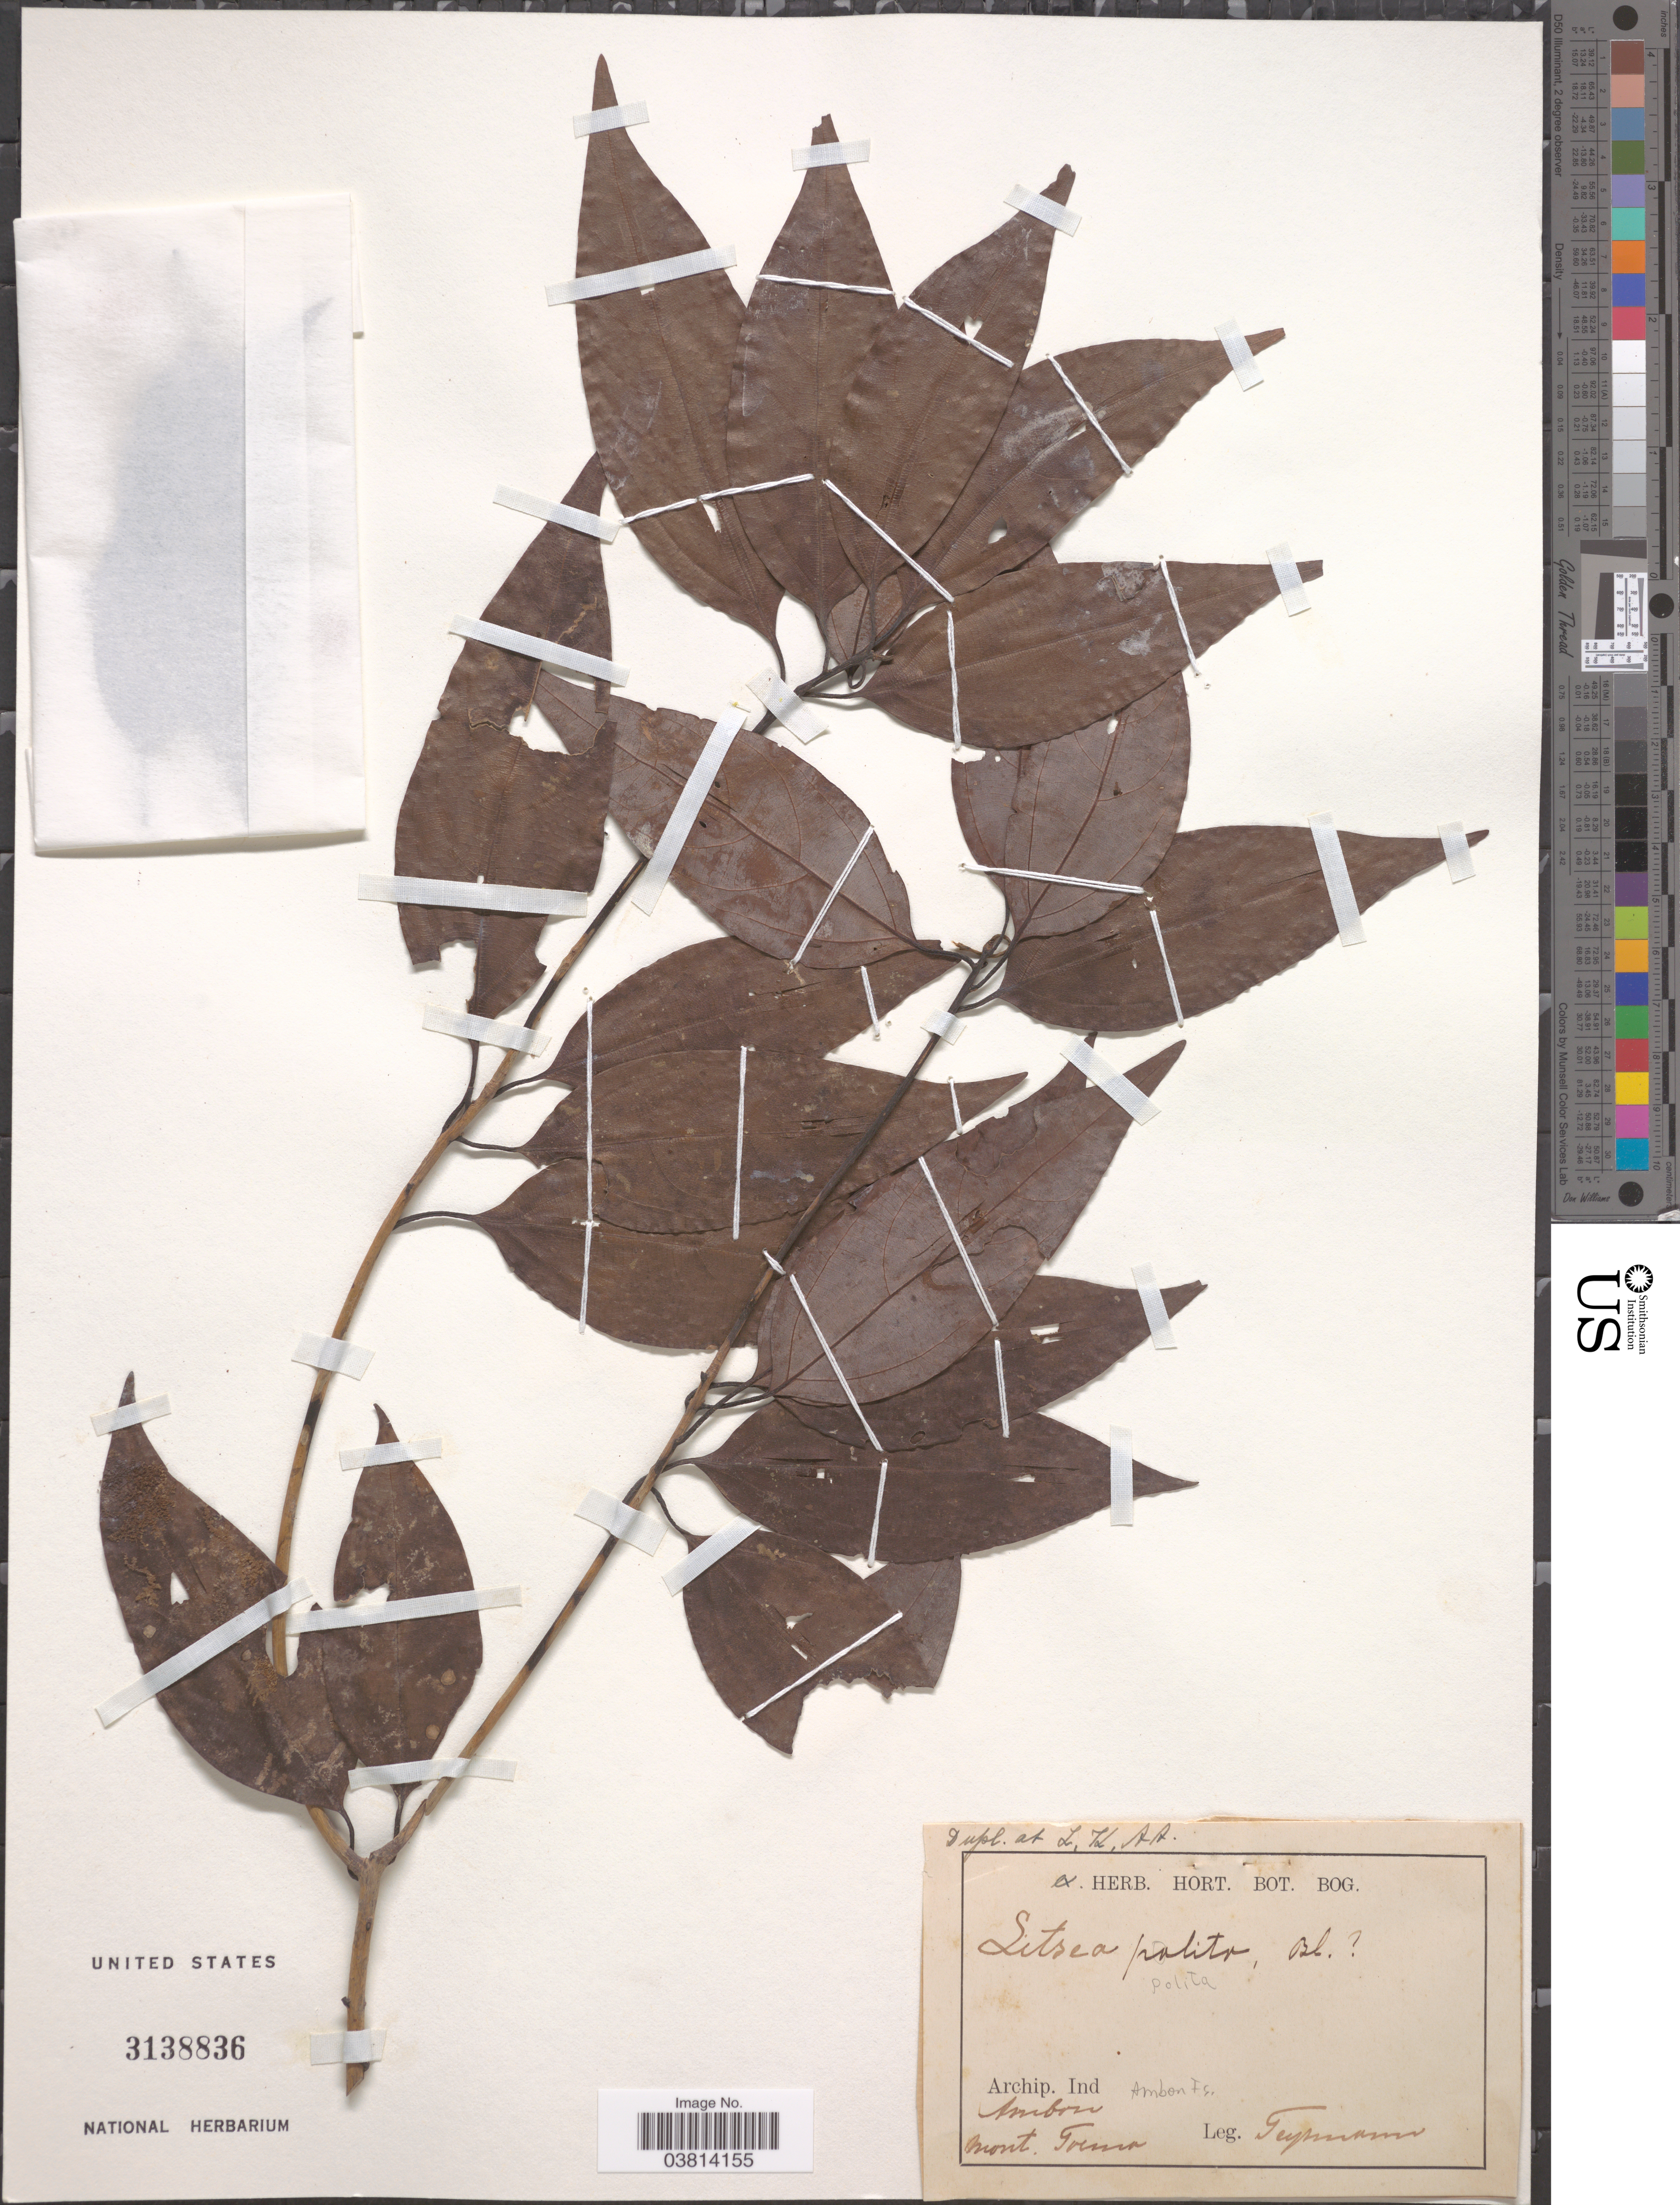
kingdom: Plantae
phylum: Tracheophyta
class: Magnoliopsida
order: Laurales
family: Lauraceae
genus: Litsea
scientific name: Litsea polita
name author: Blume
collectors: Teysmann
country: Indonesia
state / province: Maluku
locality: Archip. Ind. Ambon. Ambon Is. Mont. Trema [interpreted].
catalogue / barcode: US 3138836